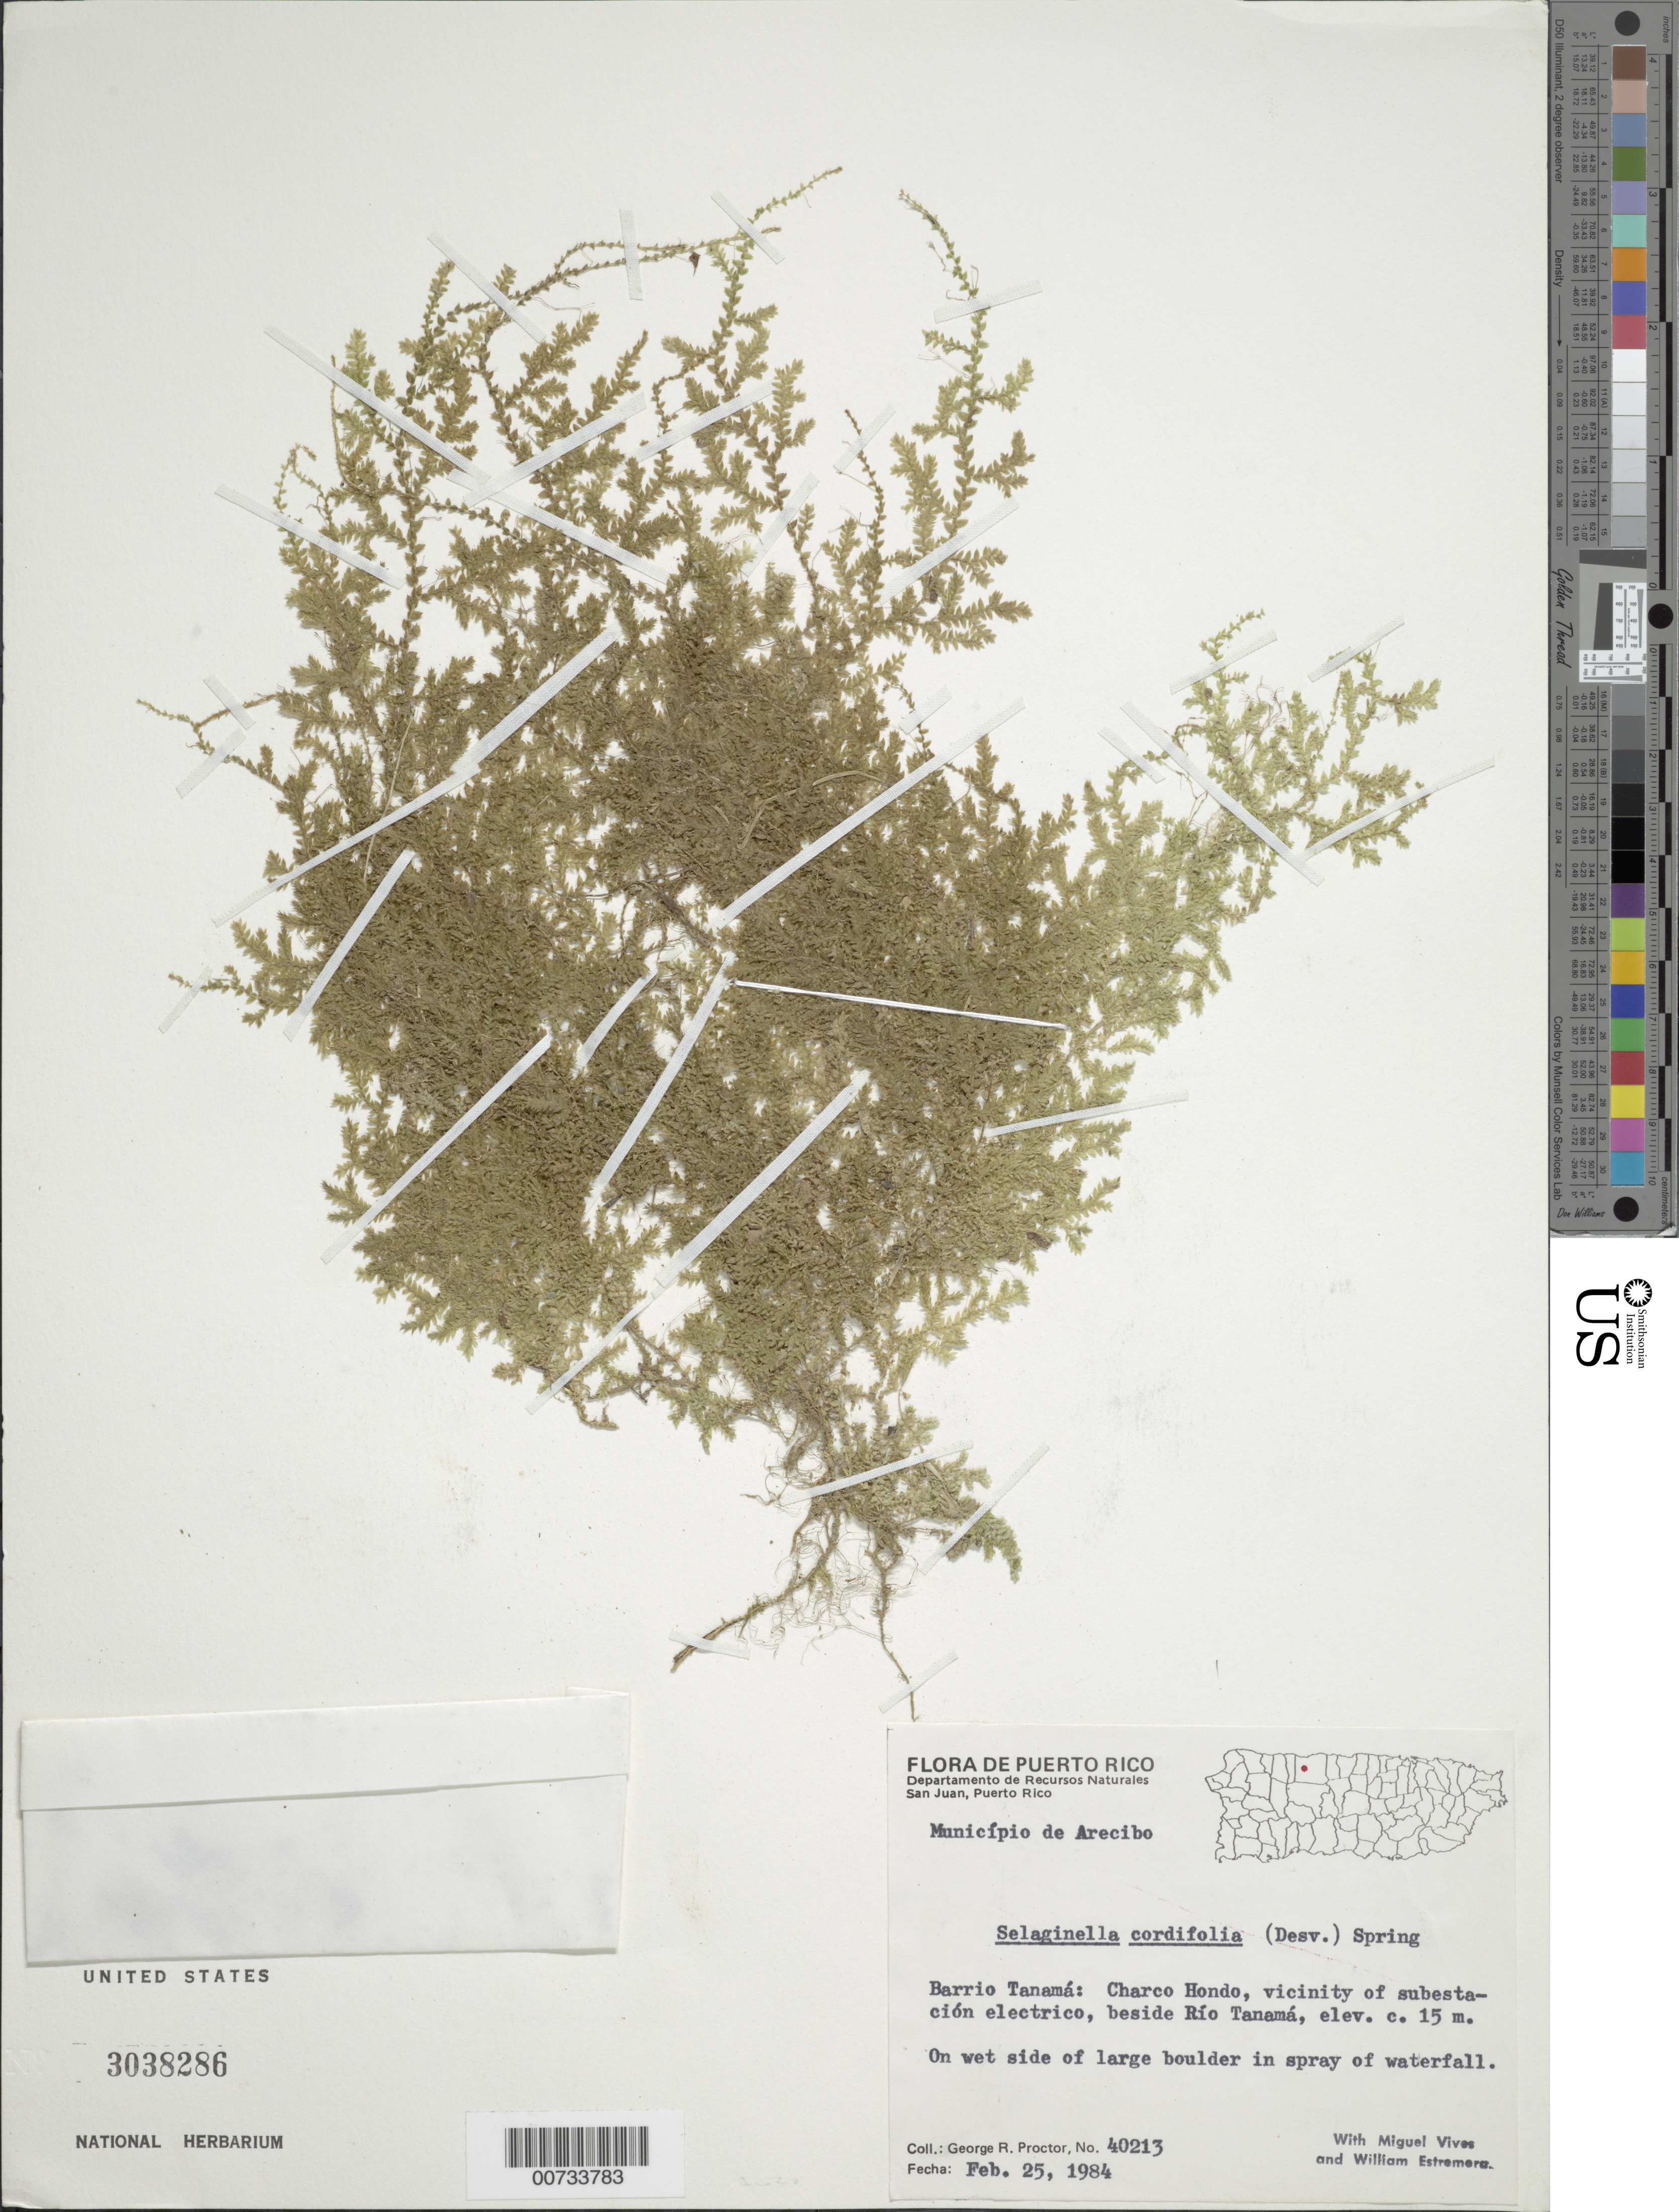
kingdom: Plantae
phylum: Tracheophyta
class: Lycopodiopsida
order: Selaginellales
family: Selaginellaceae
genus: Selaginella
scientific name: Selaginella cordifolia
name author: (Desv. ex Poir.) Spring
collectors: G. R. Proctor, M. Vives & W. Estremera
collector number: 40213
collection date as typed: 25 Feb 1984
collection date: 1984-02-25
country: Puerto Rico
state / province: Arecibo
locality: Barrio Tanama: Charco Hondo, vic of subestacion electrico, beside Rio Tanama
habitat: On wet side of large boulder in spray of waterfall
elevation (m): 15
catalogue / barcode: US 3038286